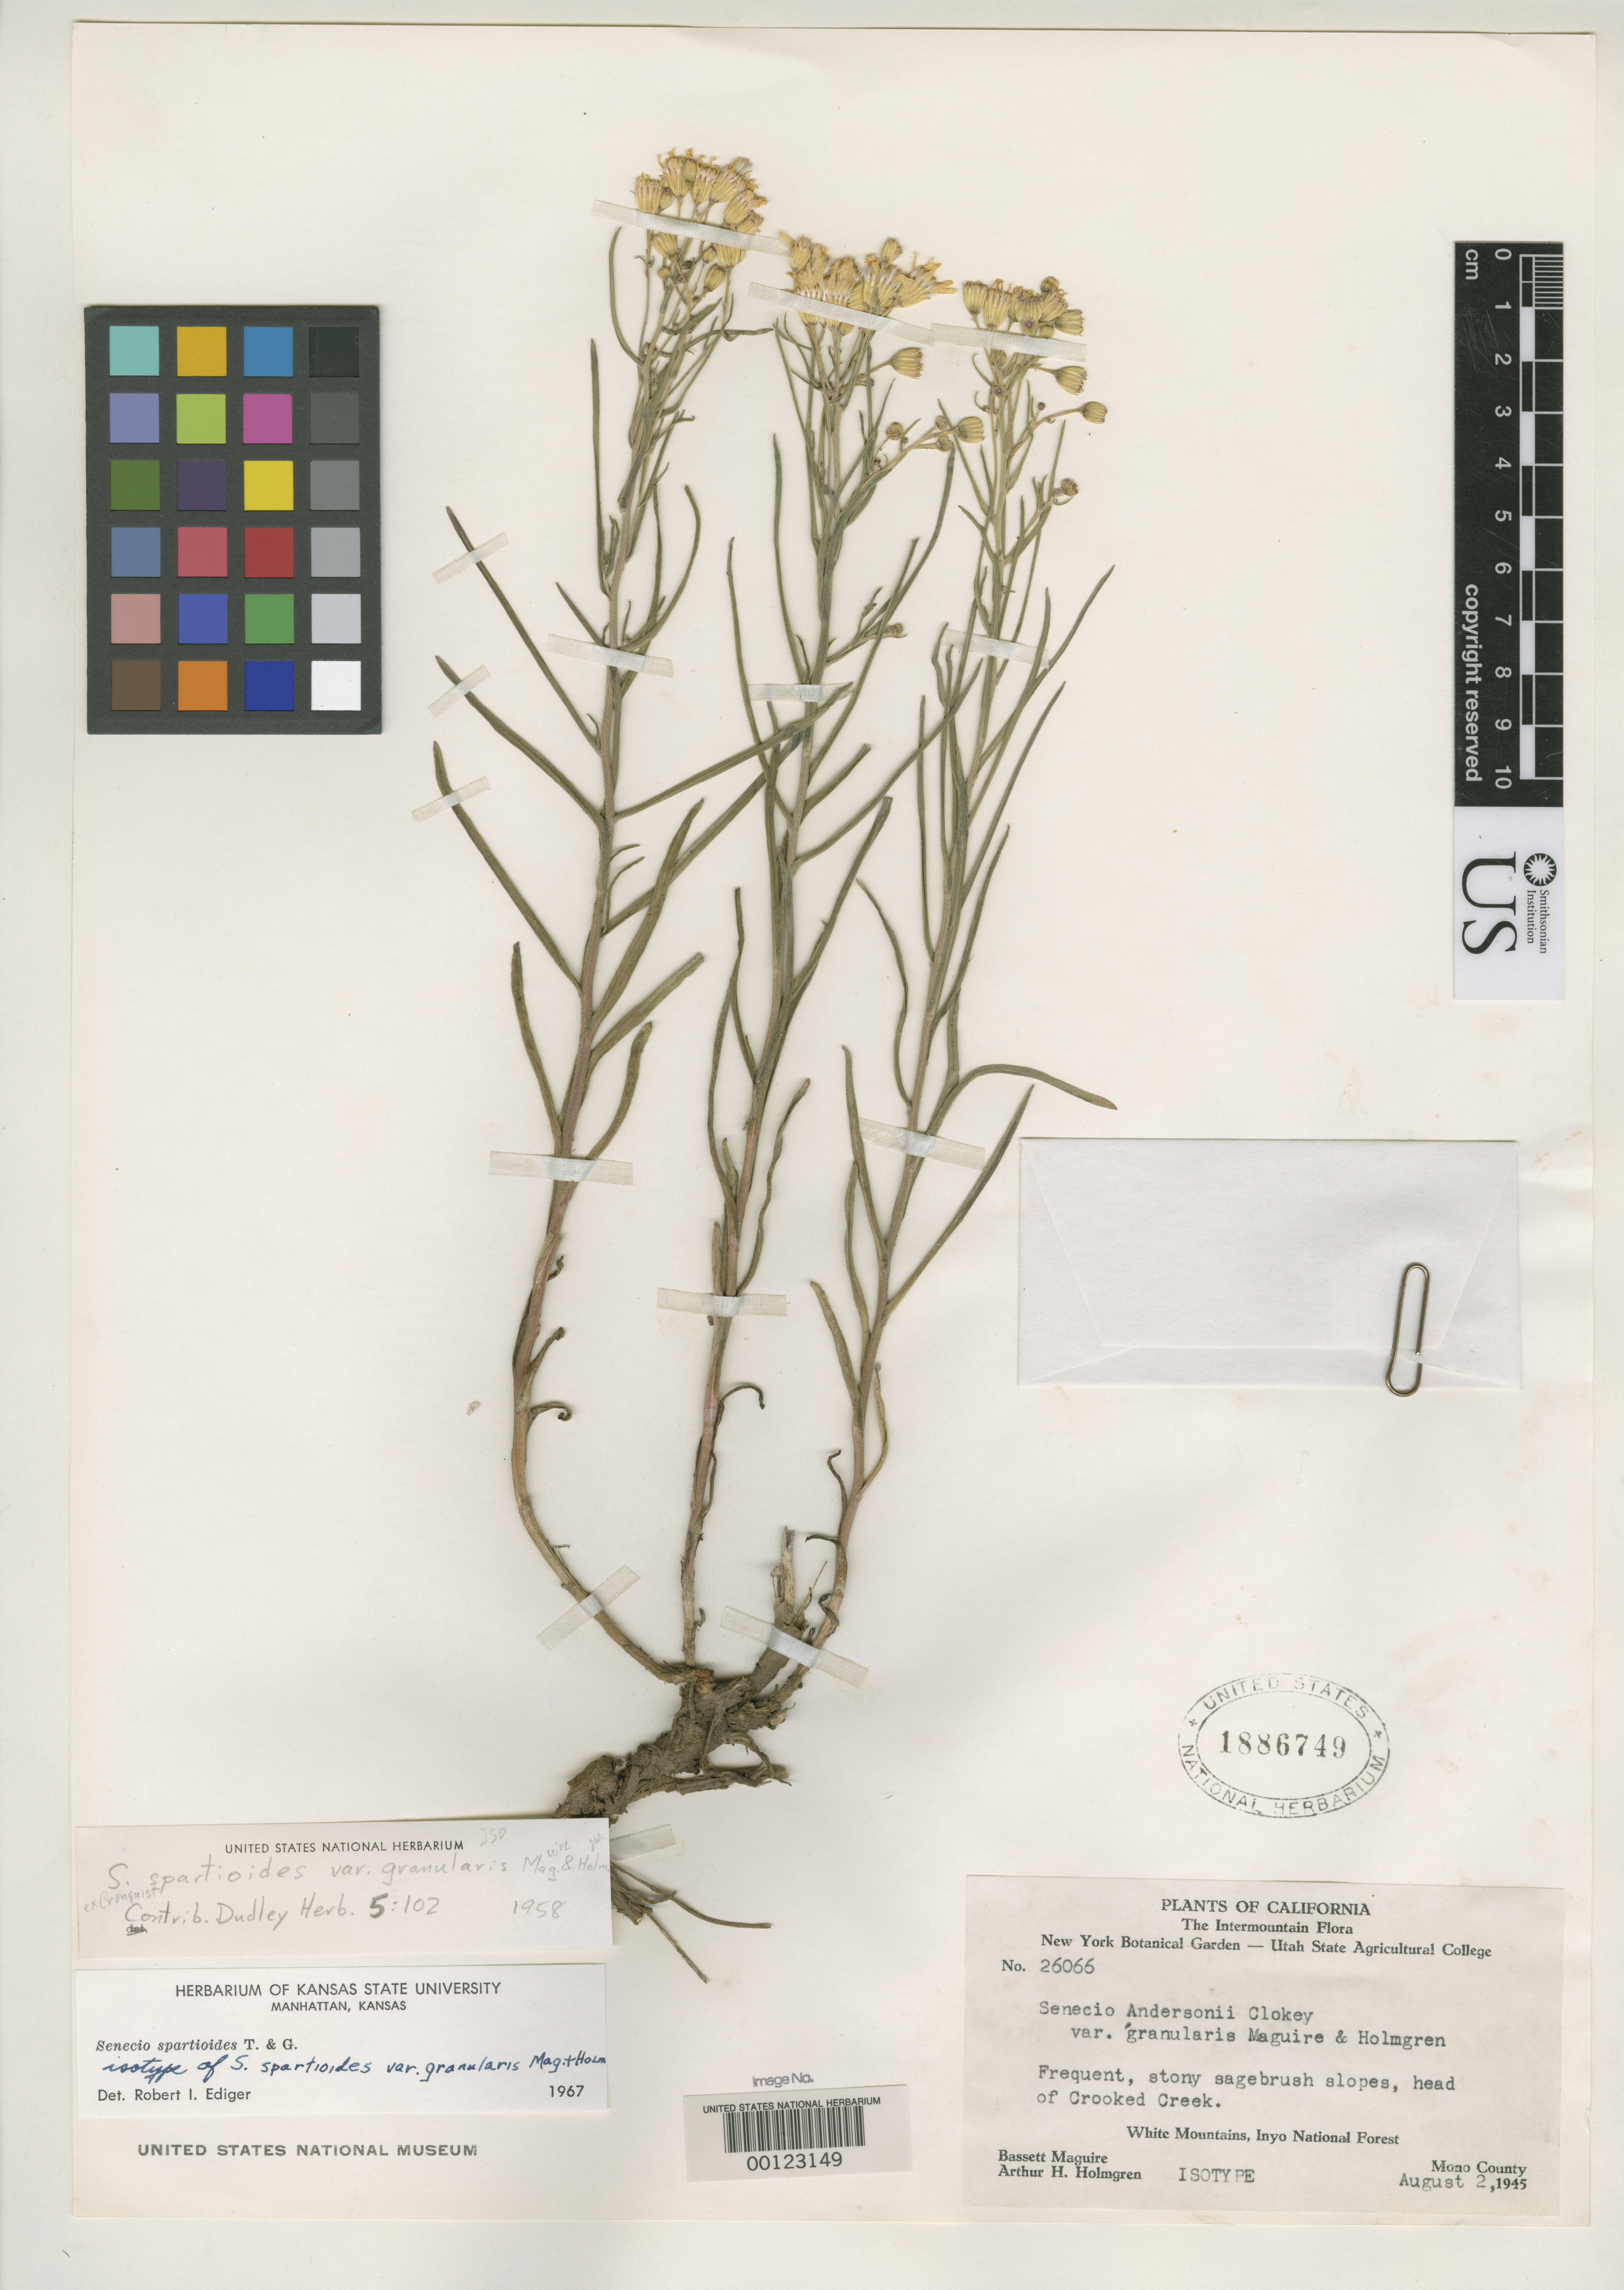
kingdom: Plantae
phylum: Tracheophyta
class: Magnoliopsida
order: Asterales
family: Asteraceae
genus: Senecio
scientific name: Senecio spartioides var. granularis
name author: Cronq.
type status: Isotype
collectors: B. Maguire & A. H. Holmgren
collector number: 26066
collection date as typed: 02 Aug 1945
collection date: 1945-08-02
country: United States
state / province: California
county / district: Mono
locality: White Mts., Inyo Nat. Forest.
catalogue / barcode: US 1886749